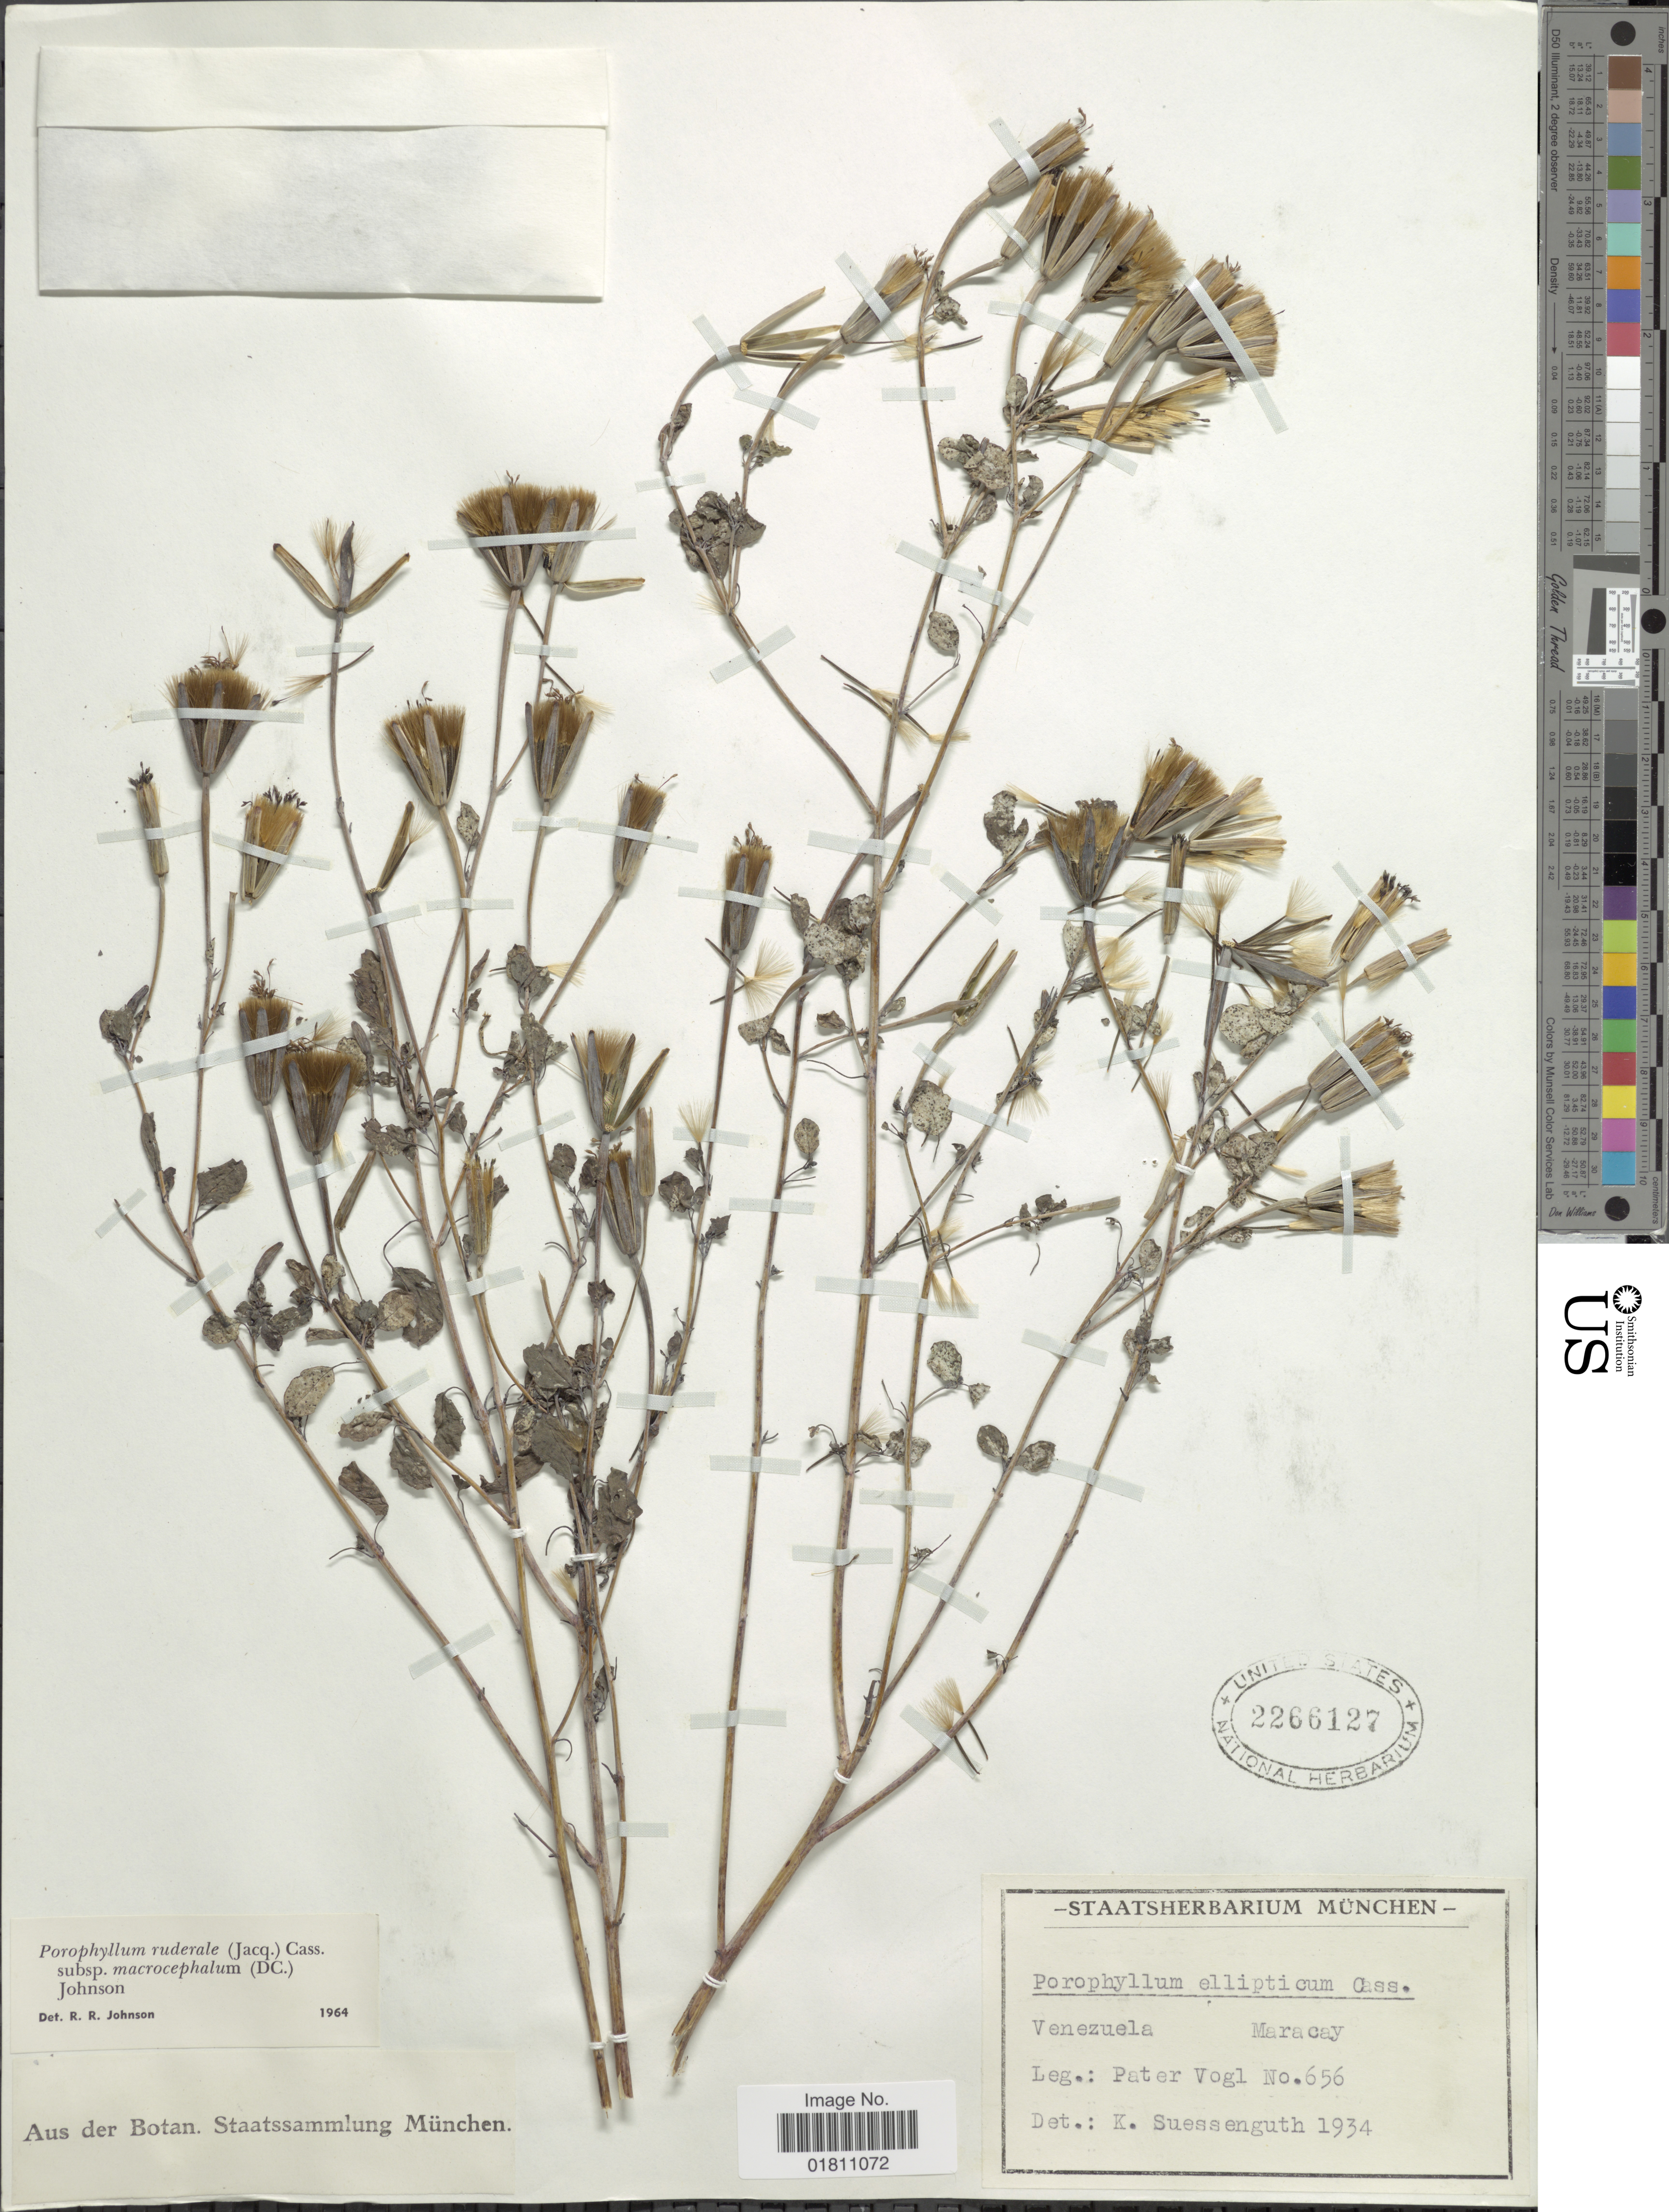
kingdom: Plantae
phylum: Tracheophyta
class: Magnoliopsida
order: Asterales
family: Asteraceae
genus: Porophyllum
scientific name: Porophyllum ruderale subsp. ruderale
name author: (Jacq.) Cass.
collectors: P. C. Vogl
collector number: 656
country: Venezuela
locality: Maracay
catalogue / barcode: US 2266127